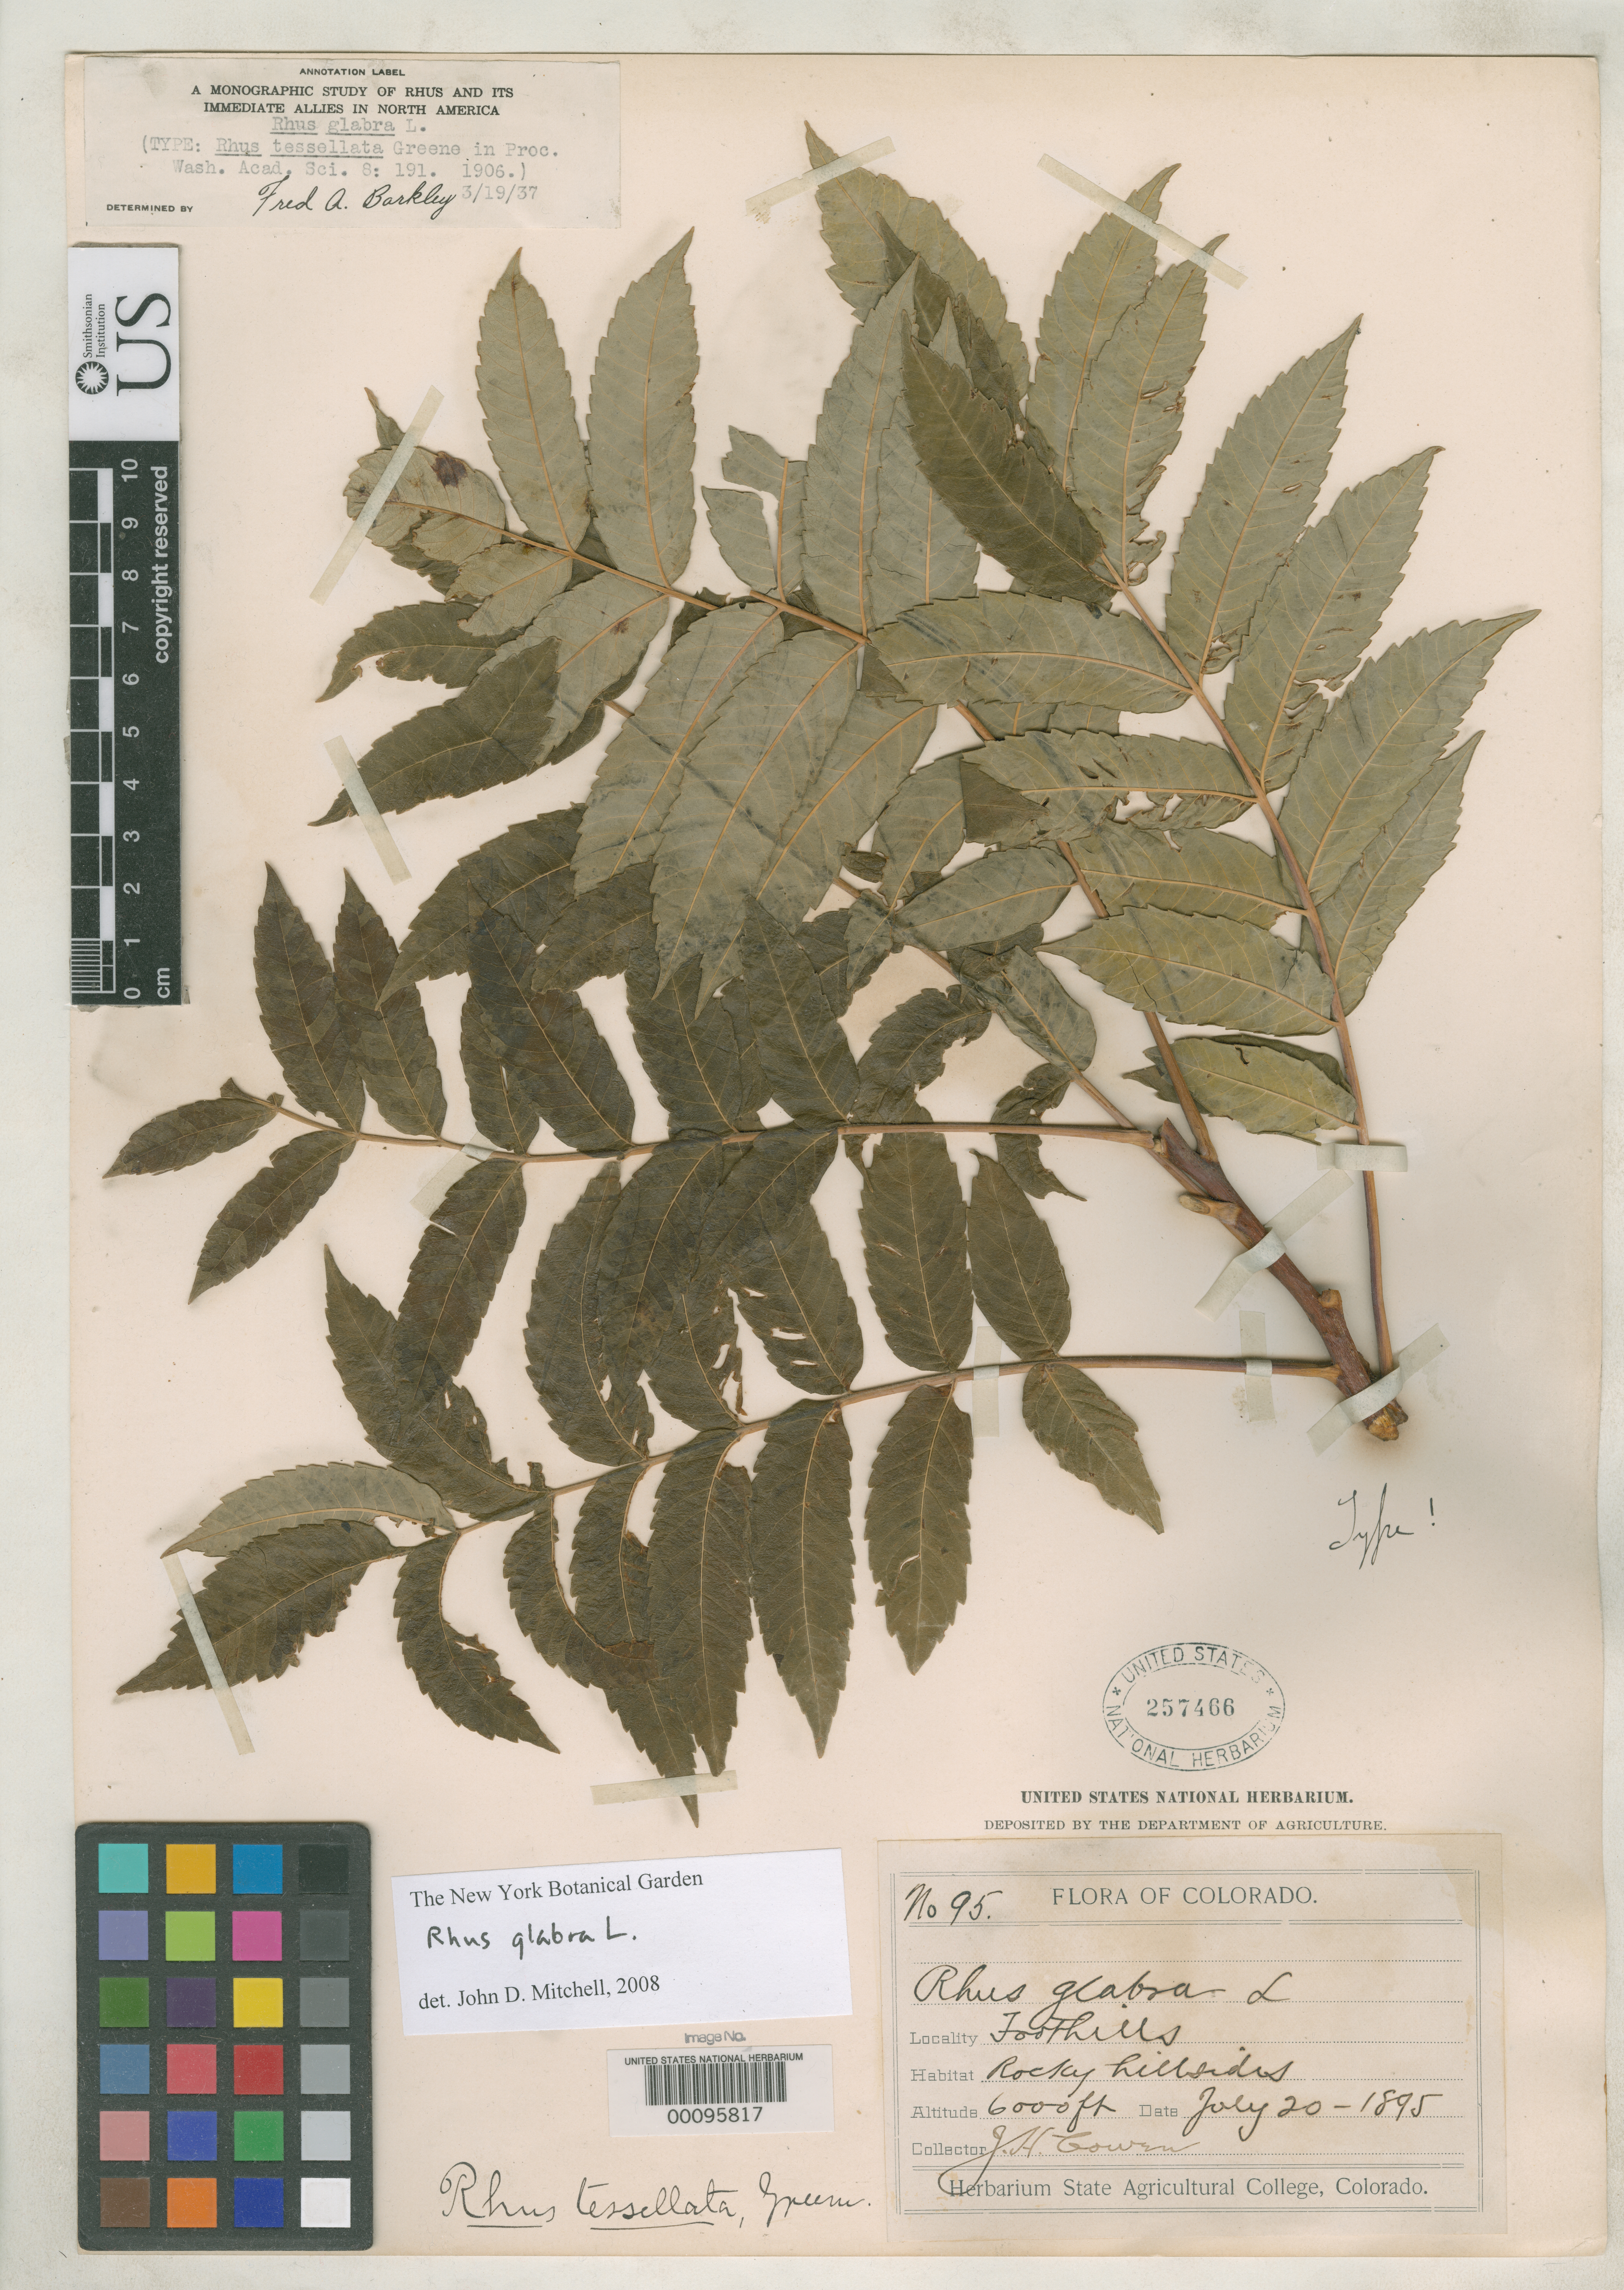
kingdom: Plantae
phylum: Tracheophyta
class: Magnoliopsida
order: Sapindales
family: Anacardiaceae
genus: Rhus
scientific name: Rhus tessellata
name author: Greene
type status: Holotype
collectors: J. H. Cowen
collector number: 95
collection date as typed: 20 Jul 1895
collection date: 1895-07-20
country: United States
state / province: Colorado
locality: Rocky Mts. foothills.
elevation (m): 1829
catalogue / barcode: US 257466